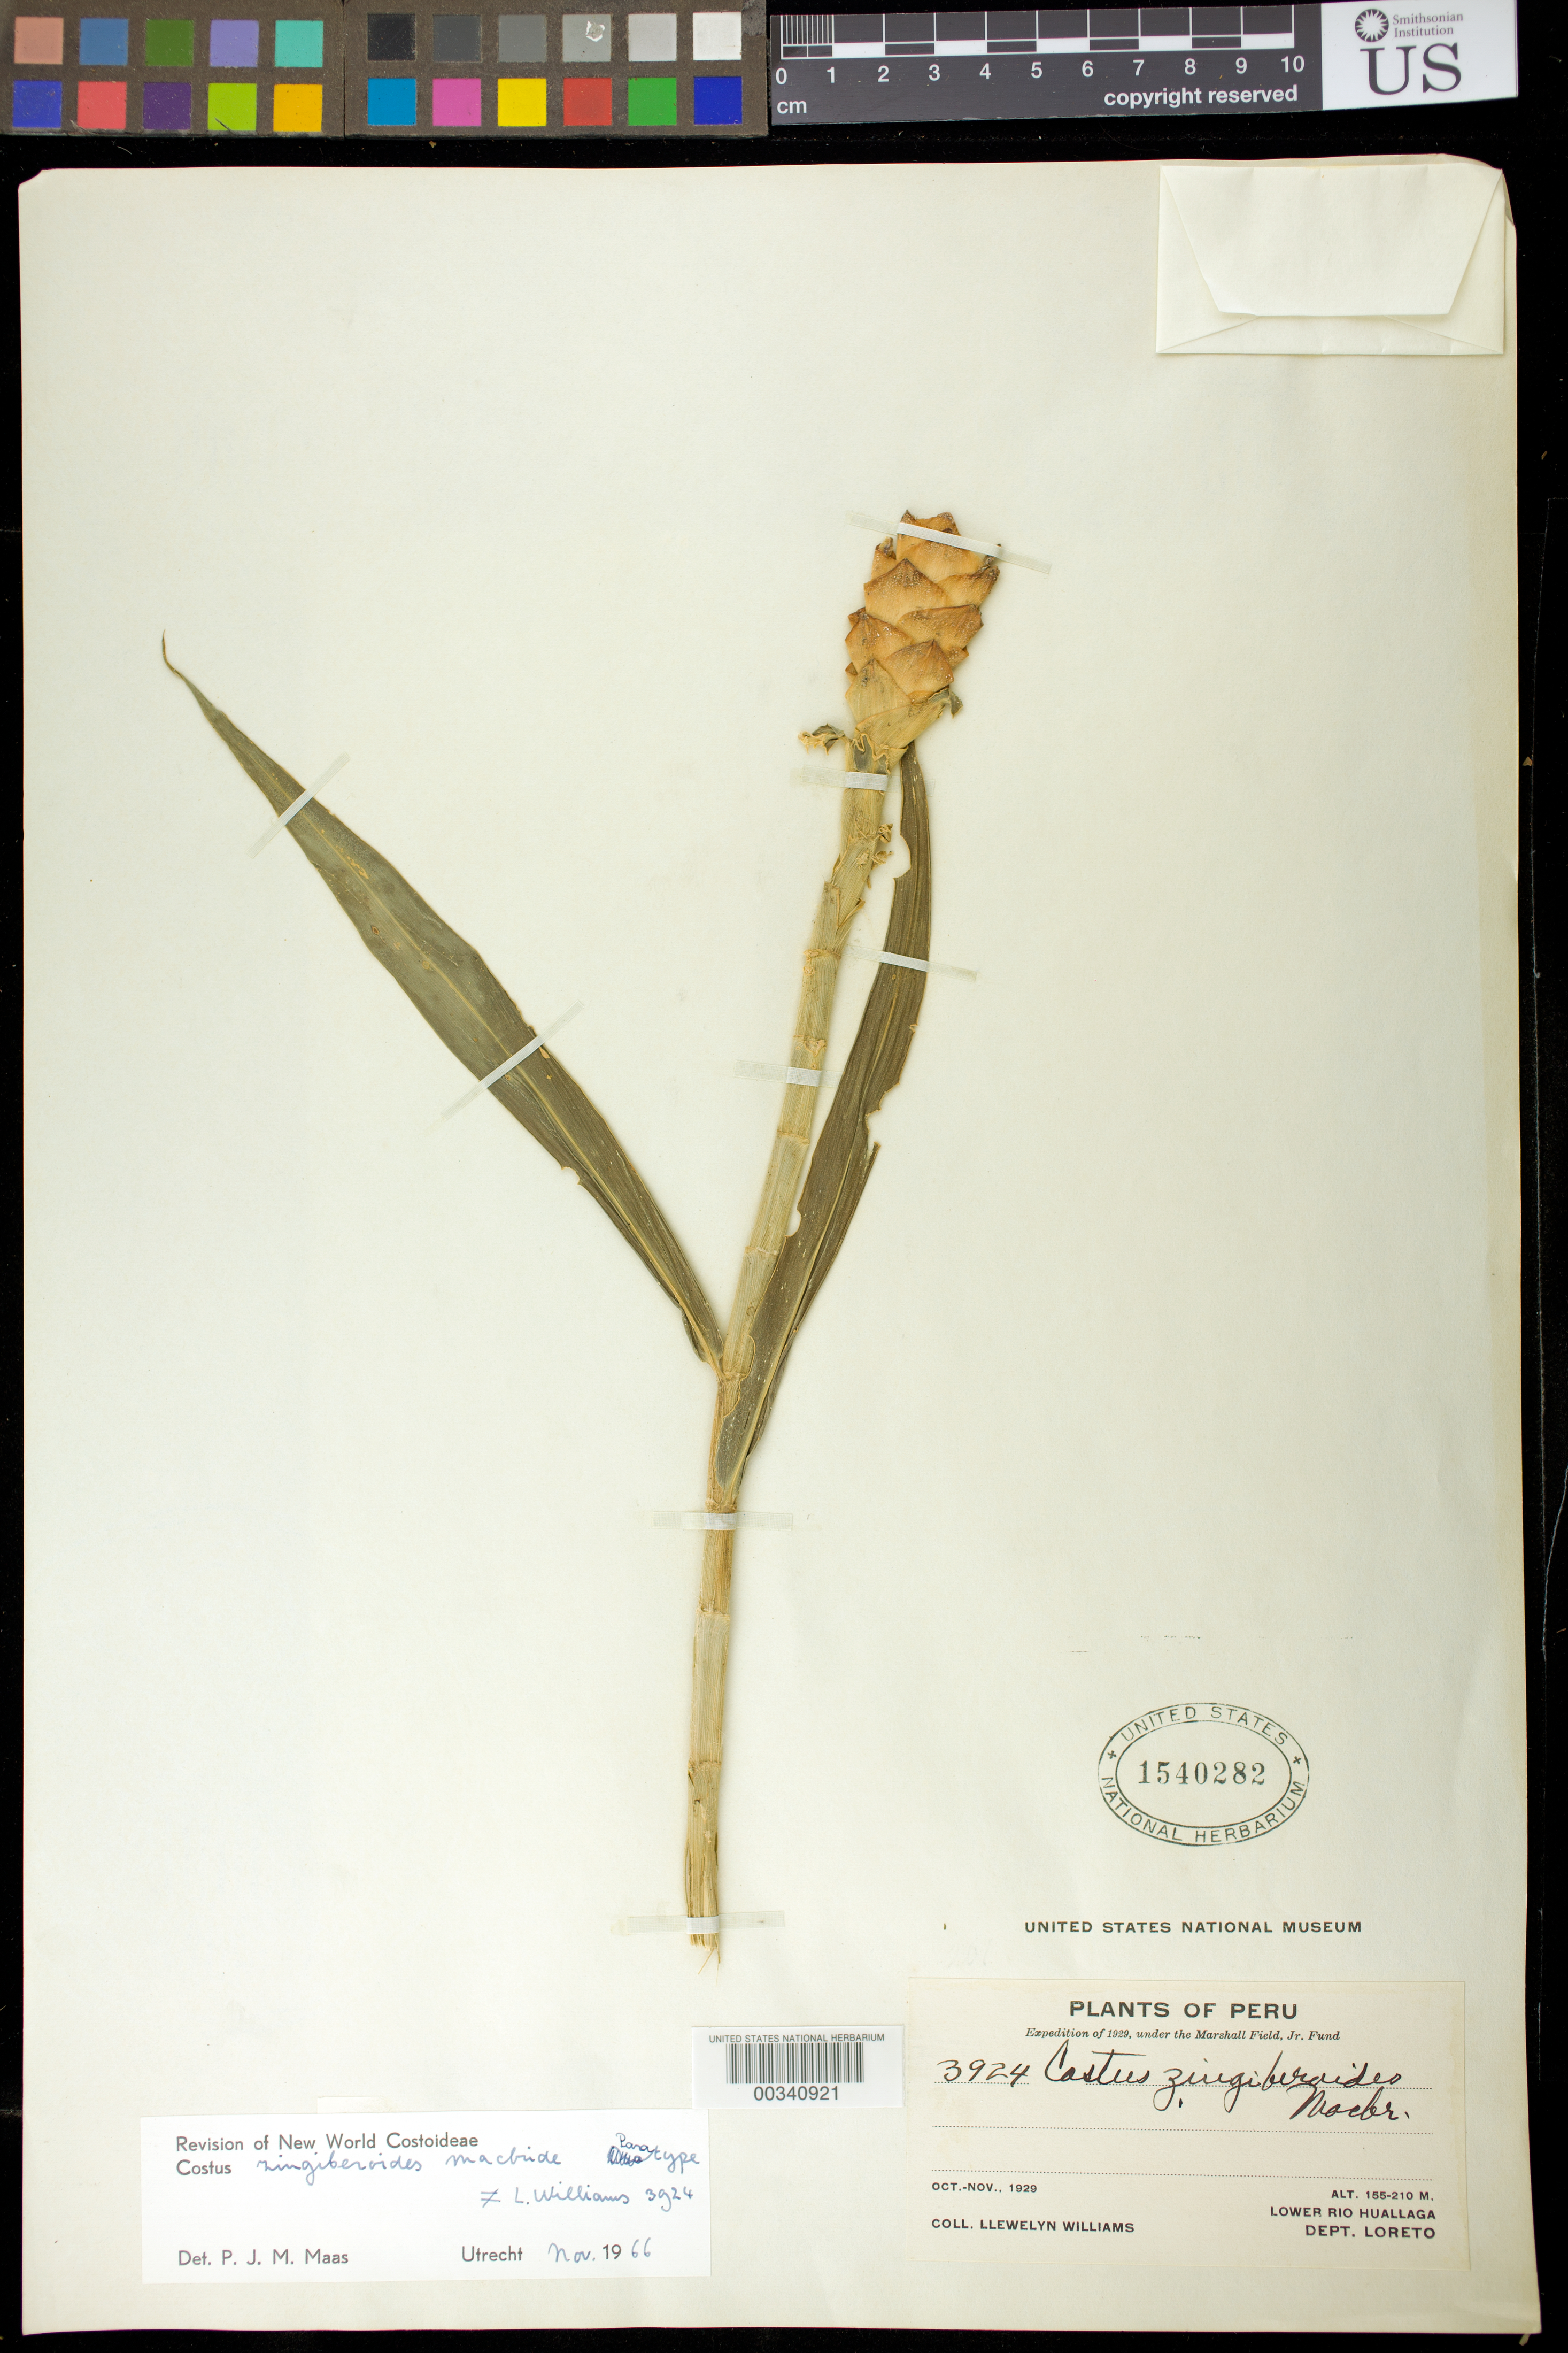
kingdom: Plantae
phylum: Tracheophyta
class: Liliopsida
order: Zingiberales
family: Costaceae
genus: Costus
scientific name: Costus zingiberoides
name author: J.F. Macbr.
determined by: Maas, Paul J. M.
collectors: Ll. Williams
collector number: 3924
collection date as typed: Oct 1929 to -- Nov 1929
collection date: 1929-10/1929-11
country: Peru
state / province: Loreto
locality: Lower rio huallaga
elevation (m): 155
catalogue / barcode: US 1540282